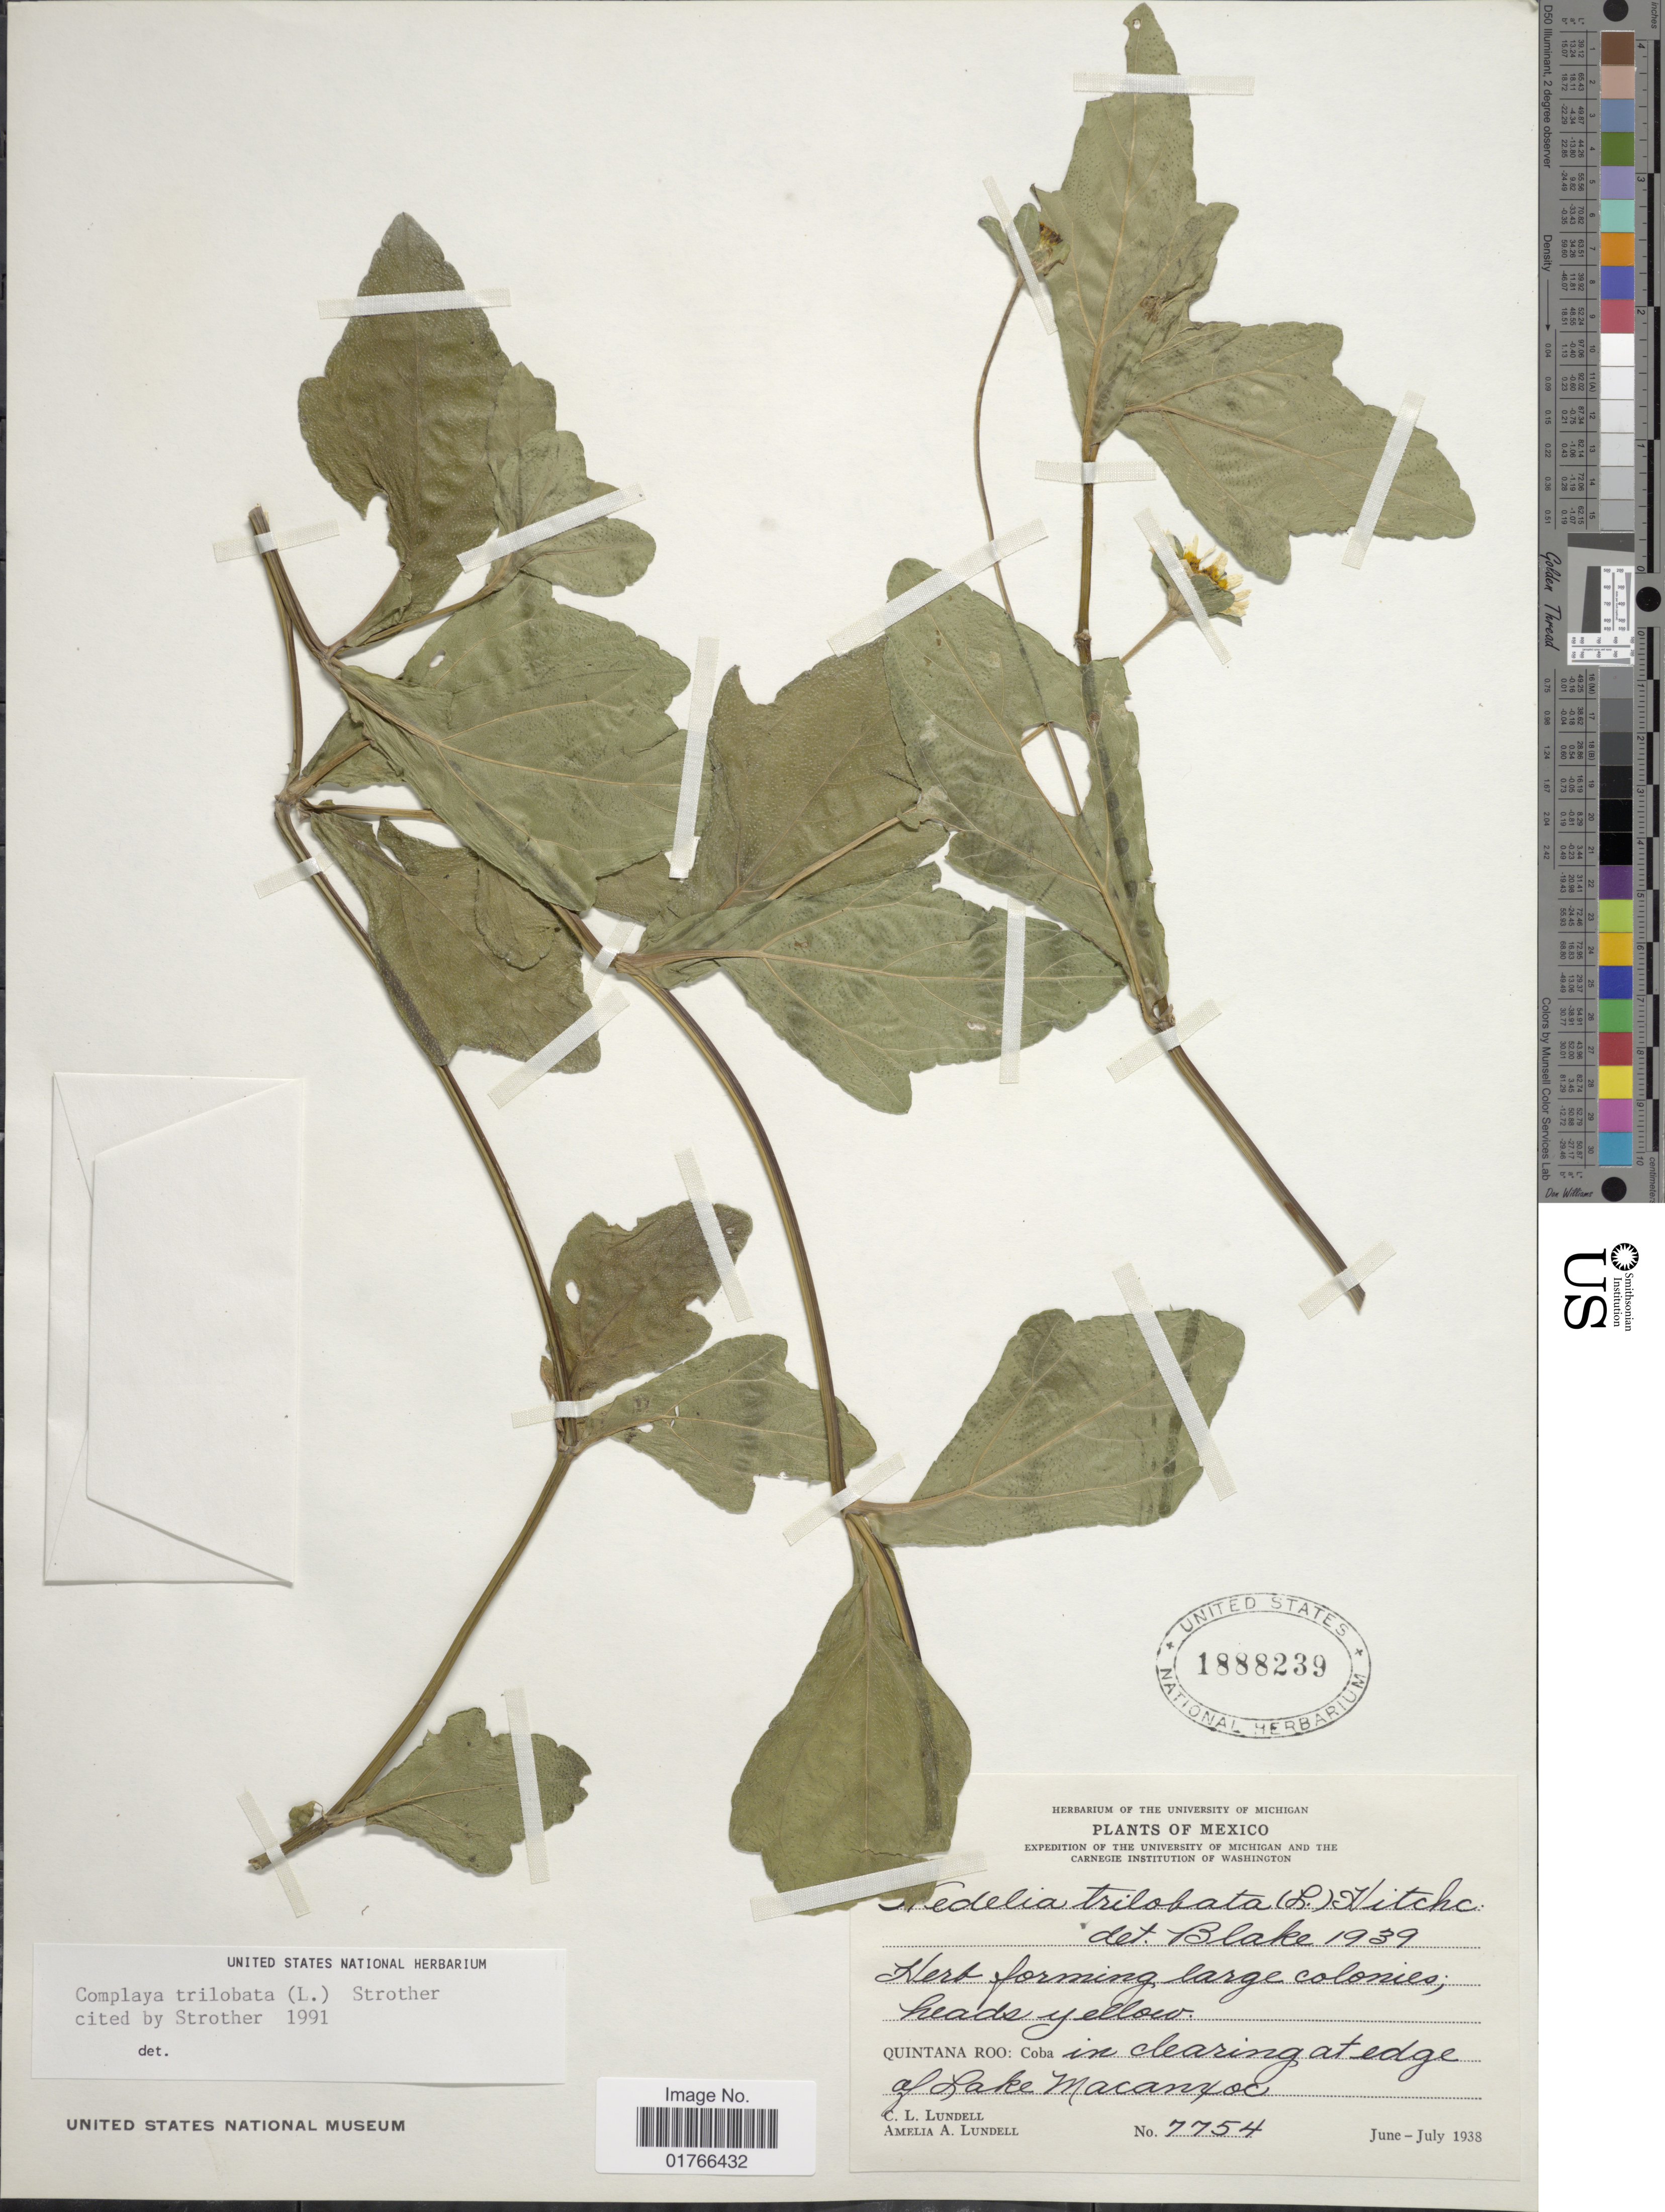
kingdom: Plantae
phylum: Tracheophyta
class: Magnoliopsida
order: Asterales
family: Asteraceae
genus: Sphagneticola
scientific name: Sphagneticola trilobata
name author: (L.) Pruski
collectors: C. L. Lundell & A. A. Lundell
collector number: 7754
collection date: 1938-06/1938-07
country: Mexico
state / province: Quintana Roo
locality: Coba, at edge of Lake Macanxoc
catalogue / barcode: US 1888239